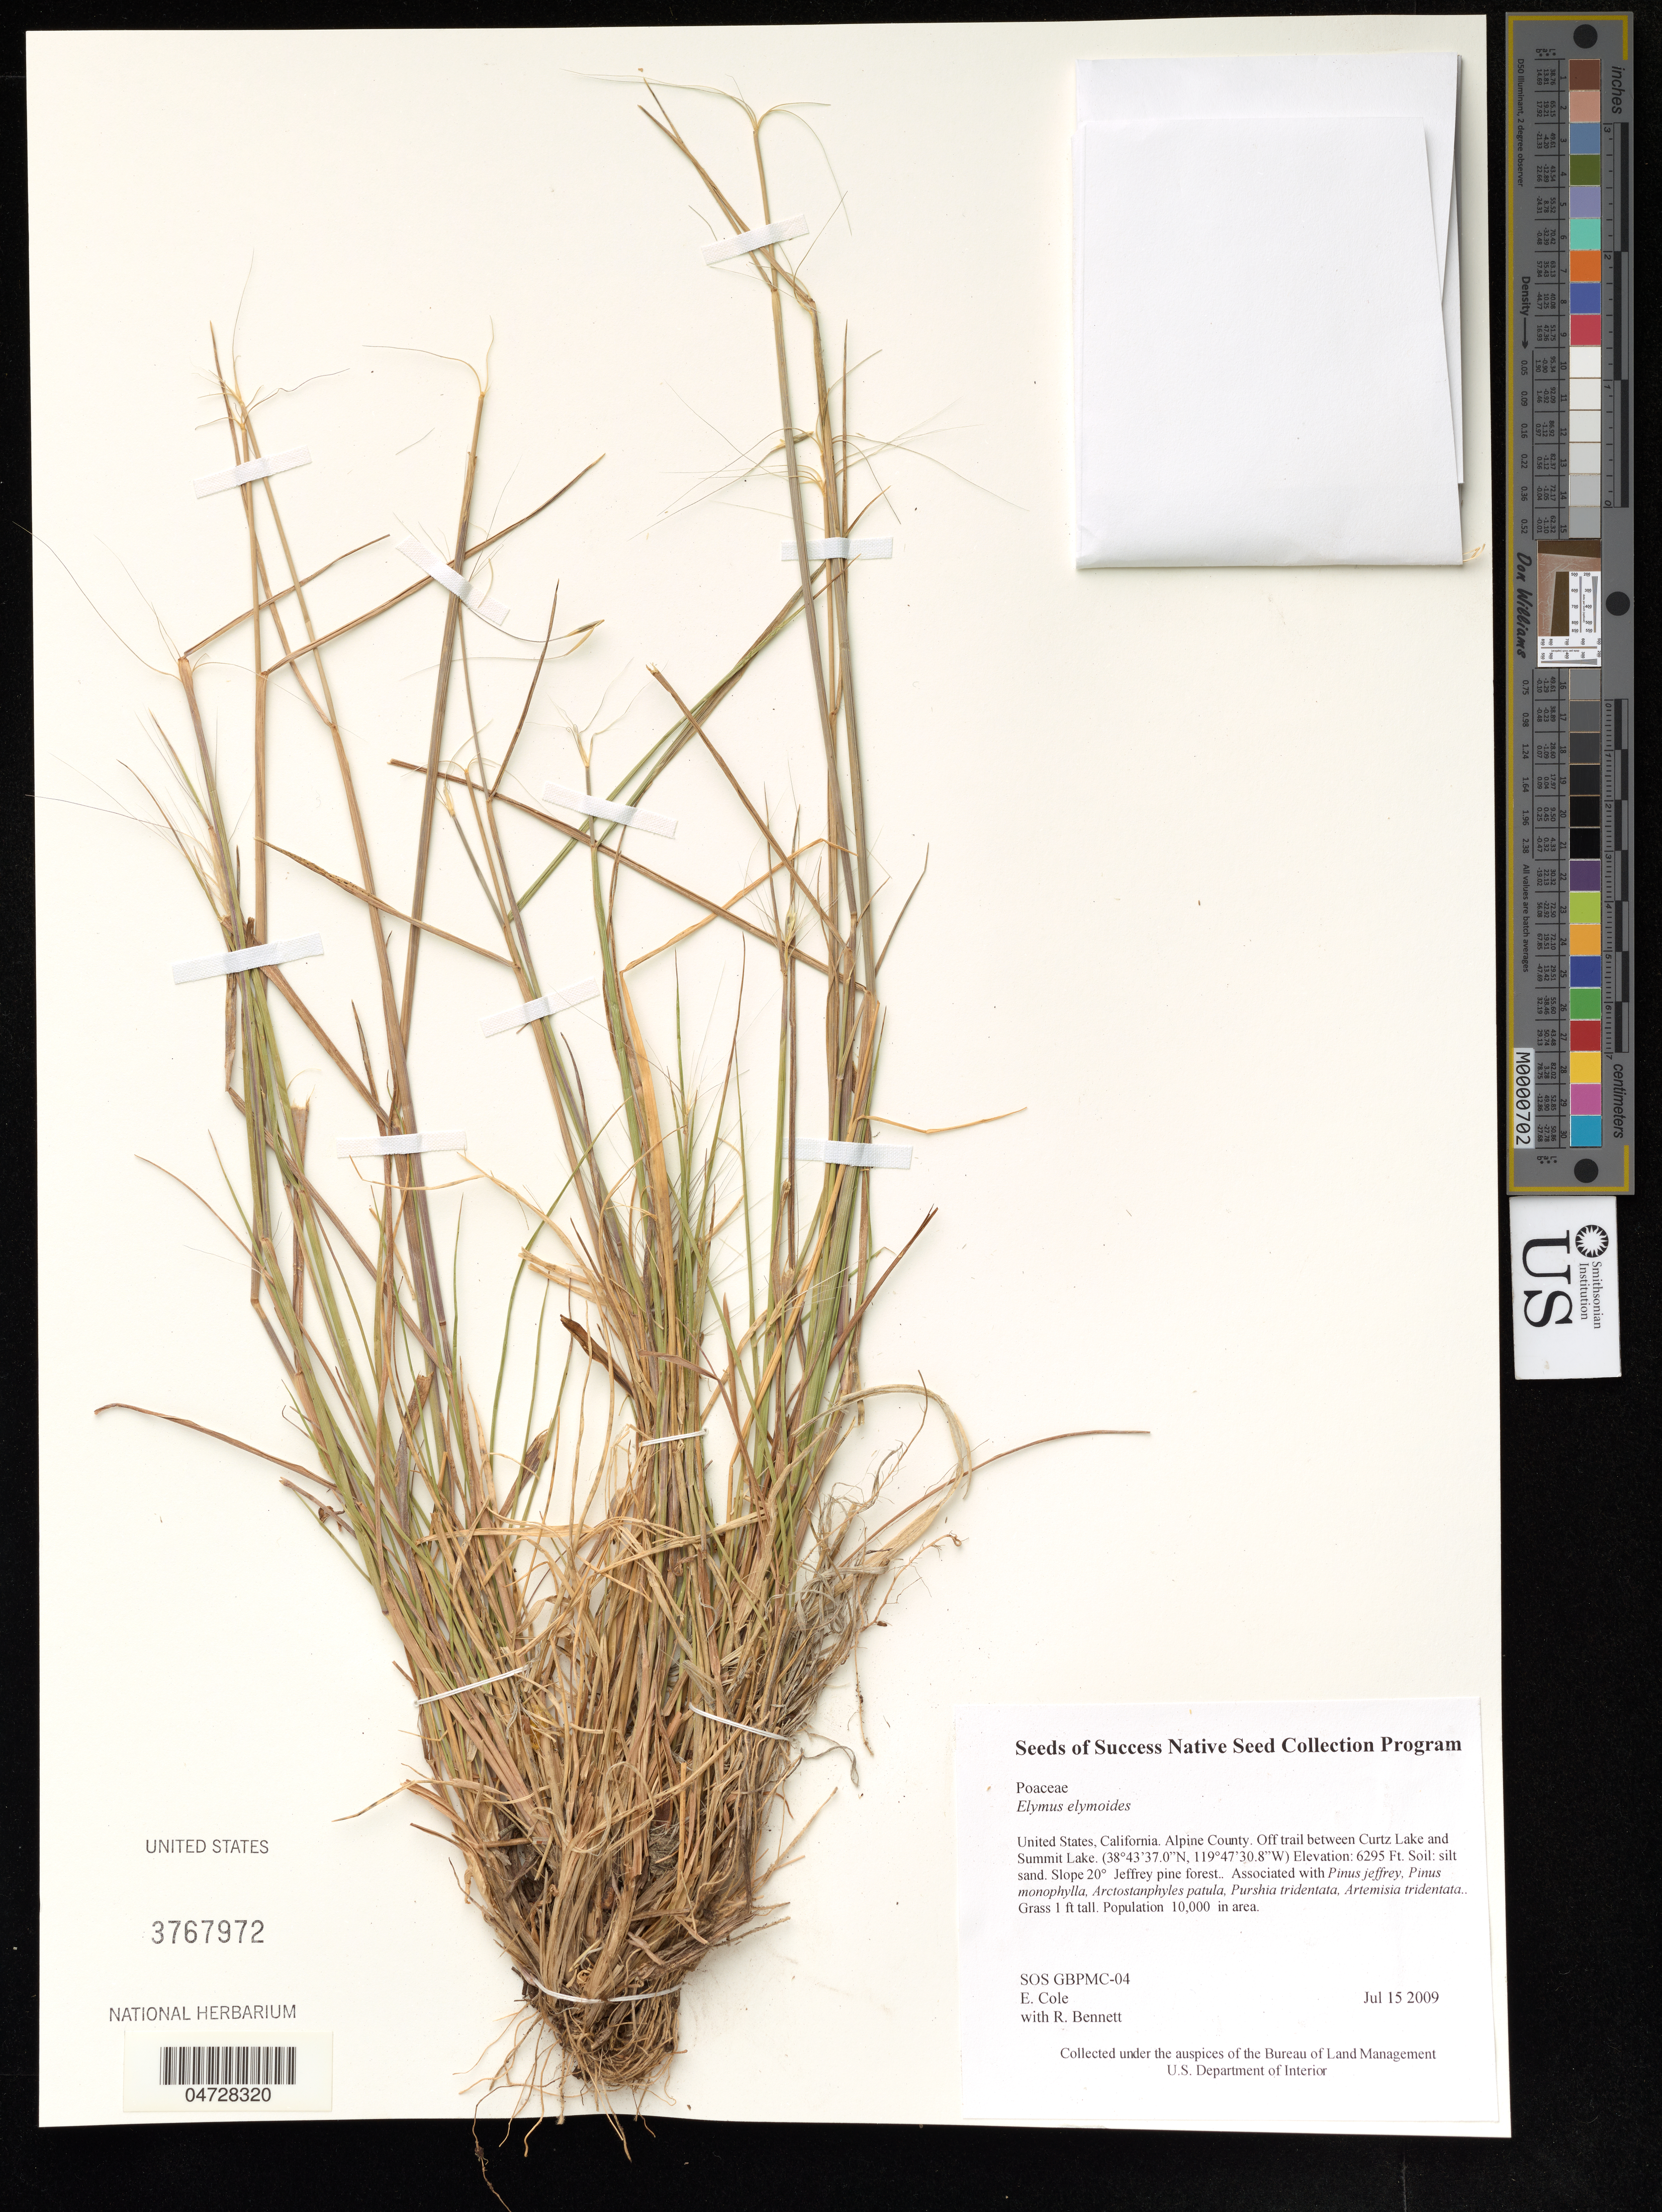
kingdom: Plantae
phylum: Tracheophyta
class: Liliopsida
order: Poales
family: Poaceae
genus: Elymus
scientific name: Elymus elymoides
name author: (Raf.) Swezey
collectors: E. Cole & R. Bennett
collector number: SOS GBPMC-04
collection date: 2009-07-15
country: United States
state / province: California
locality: Alpine County. Off trail between Curtz Lake and Summit Lake.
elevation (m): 1919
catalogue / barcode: US 3767972